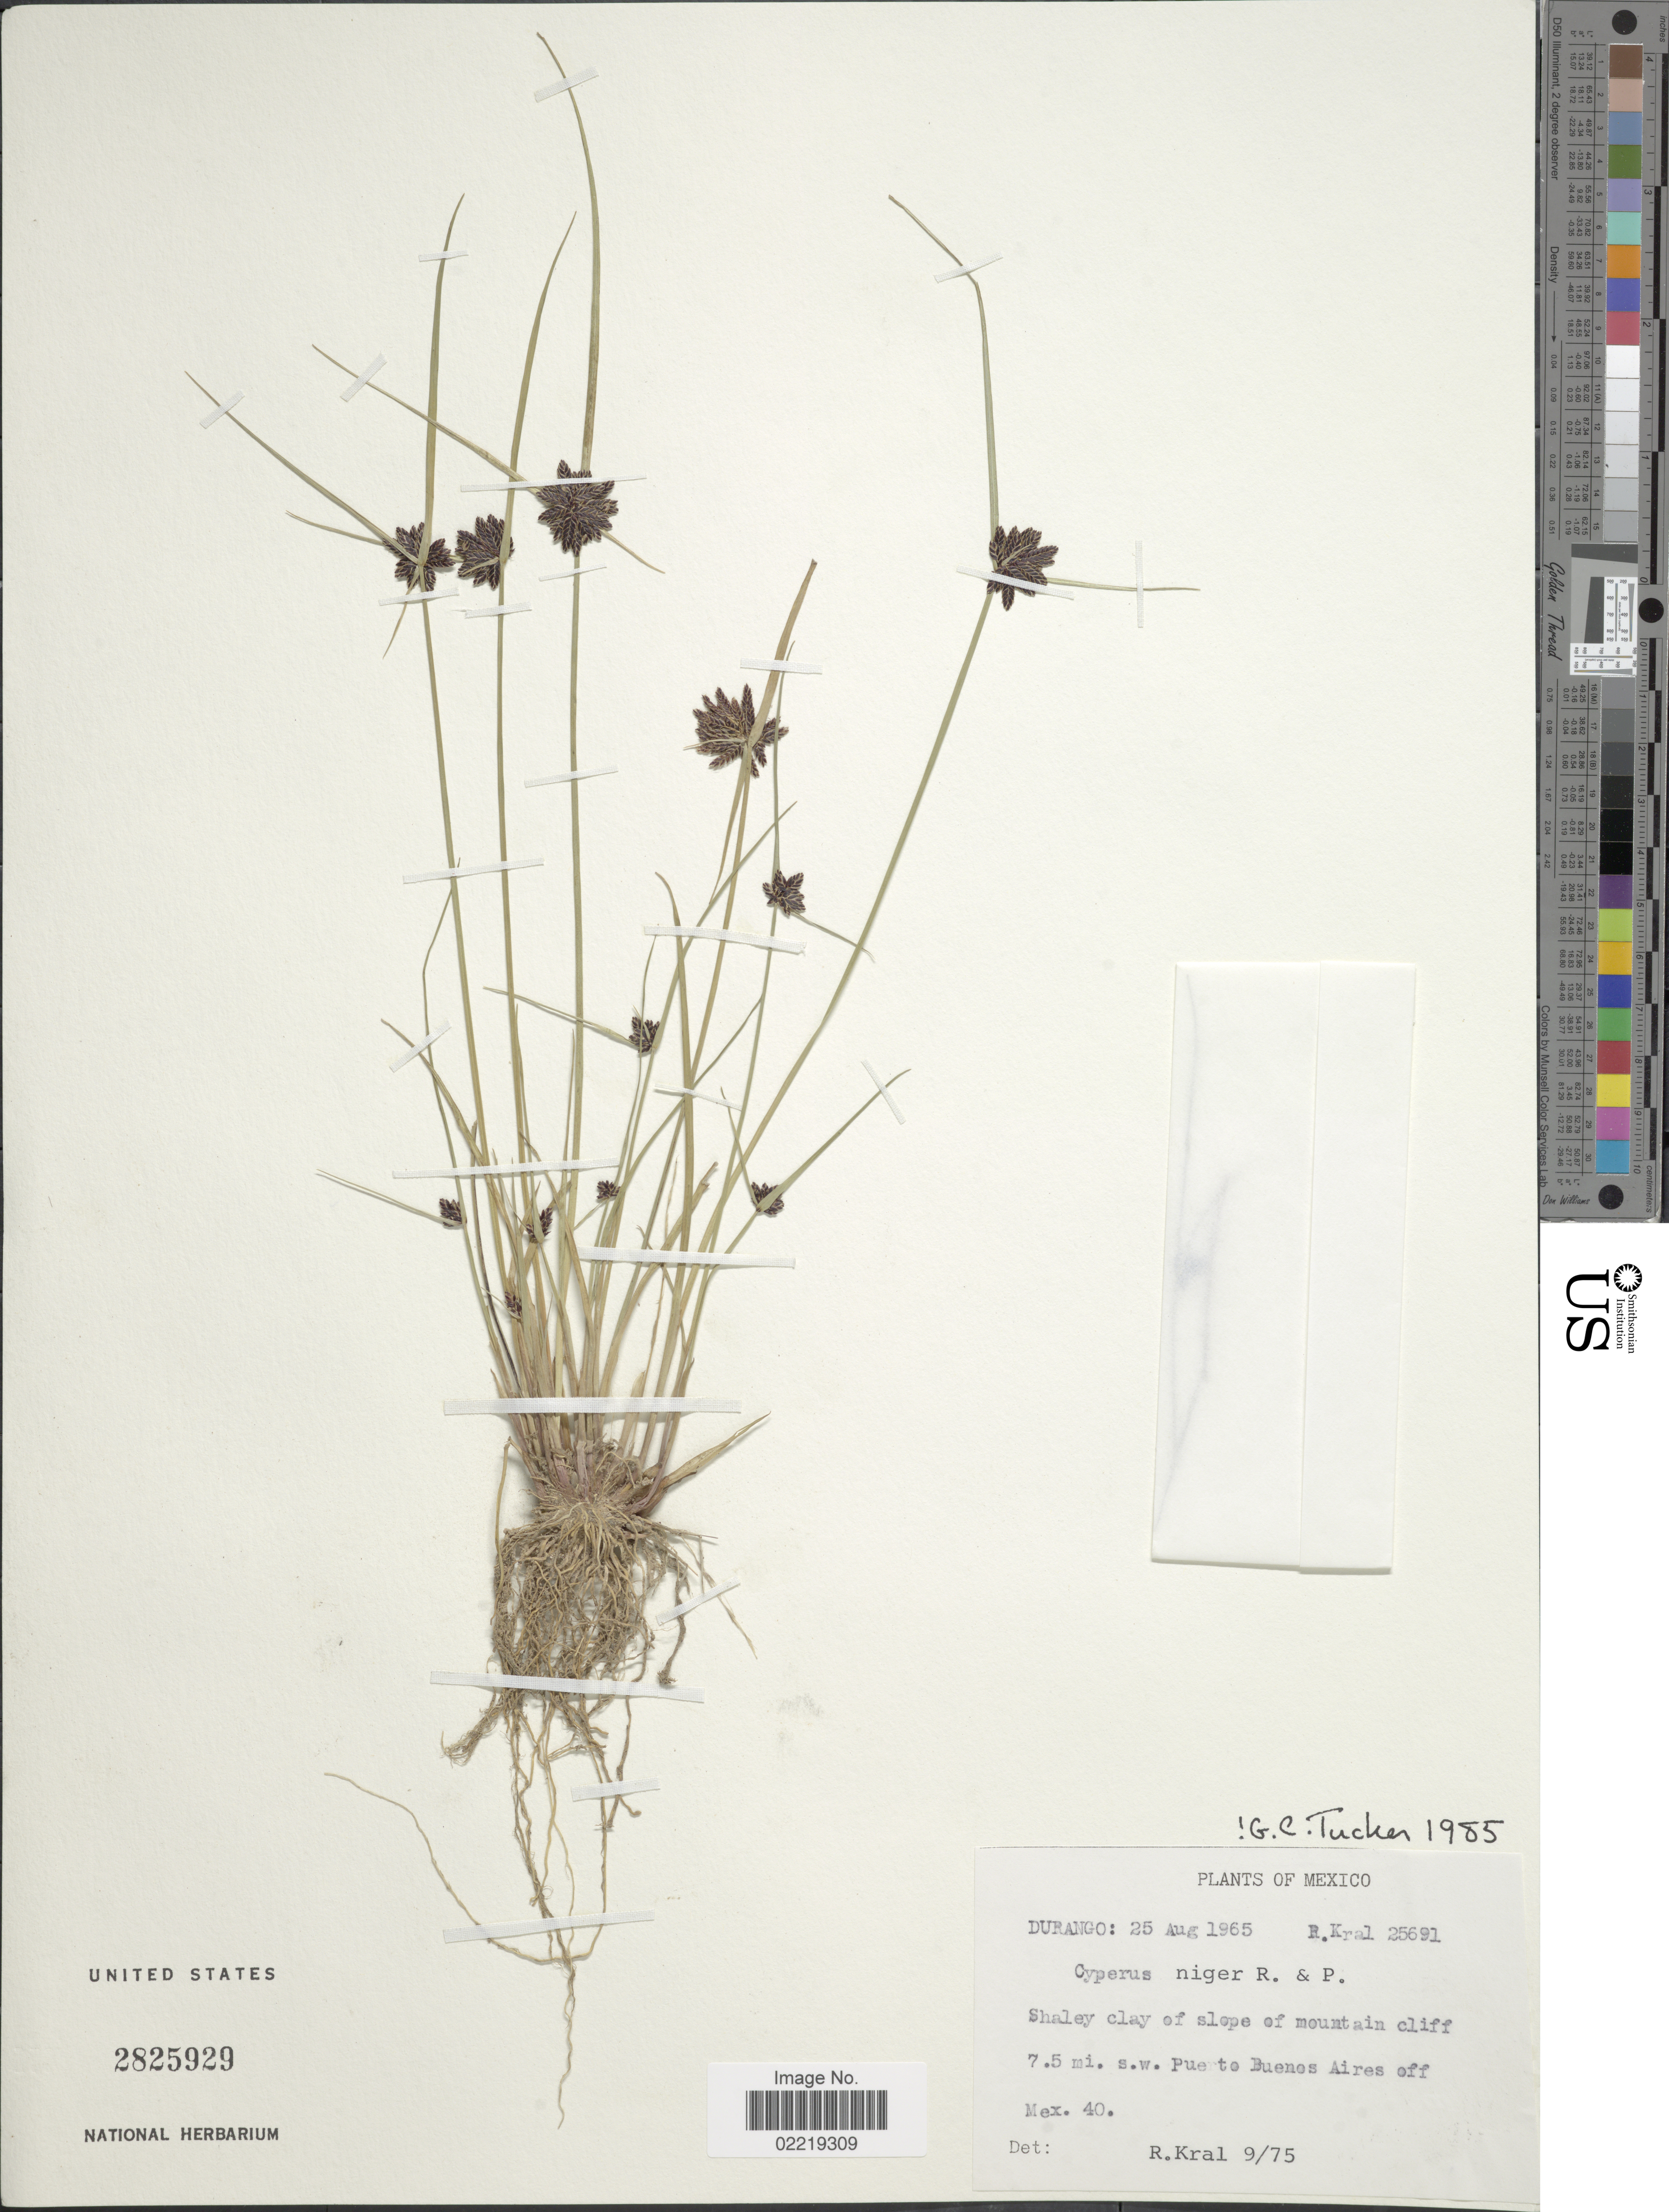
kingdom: Plantae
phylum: Tracheophyta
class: Liliopsida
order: Poales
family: Cyperaceae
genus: Cyperus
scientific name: Cyperus niger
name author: Ruiz & Pav.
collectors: R. Kral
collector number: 25691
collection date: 1965-08-25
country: Mexico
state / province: Durango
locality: Durango, Shaley clay of slope of mountain cliff 7.5 mi. s.w. Puerto Buenos Aires off Mex. 40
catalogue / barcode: US 2825929